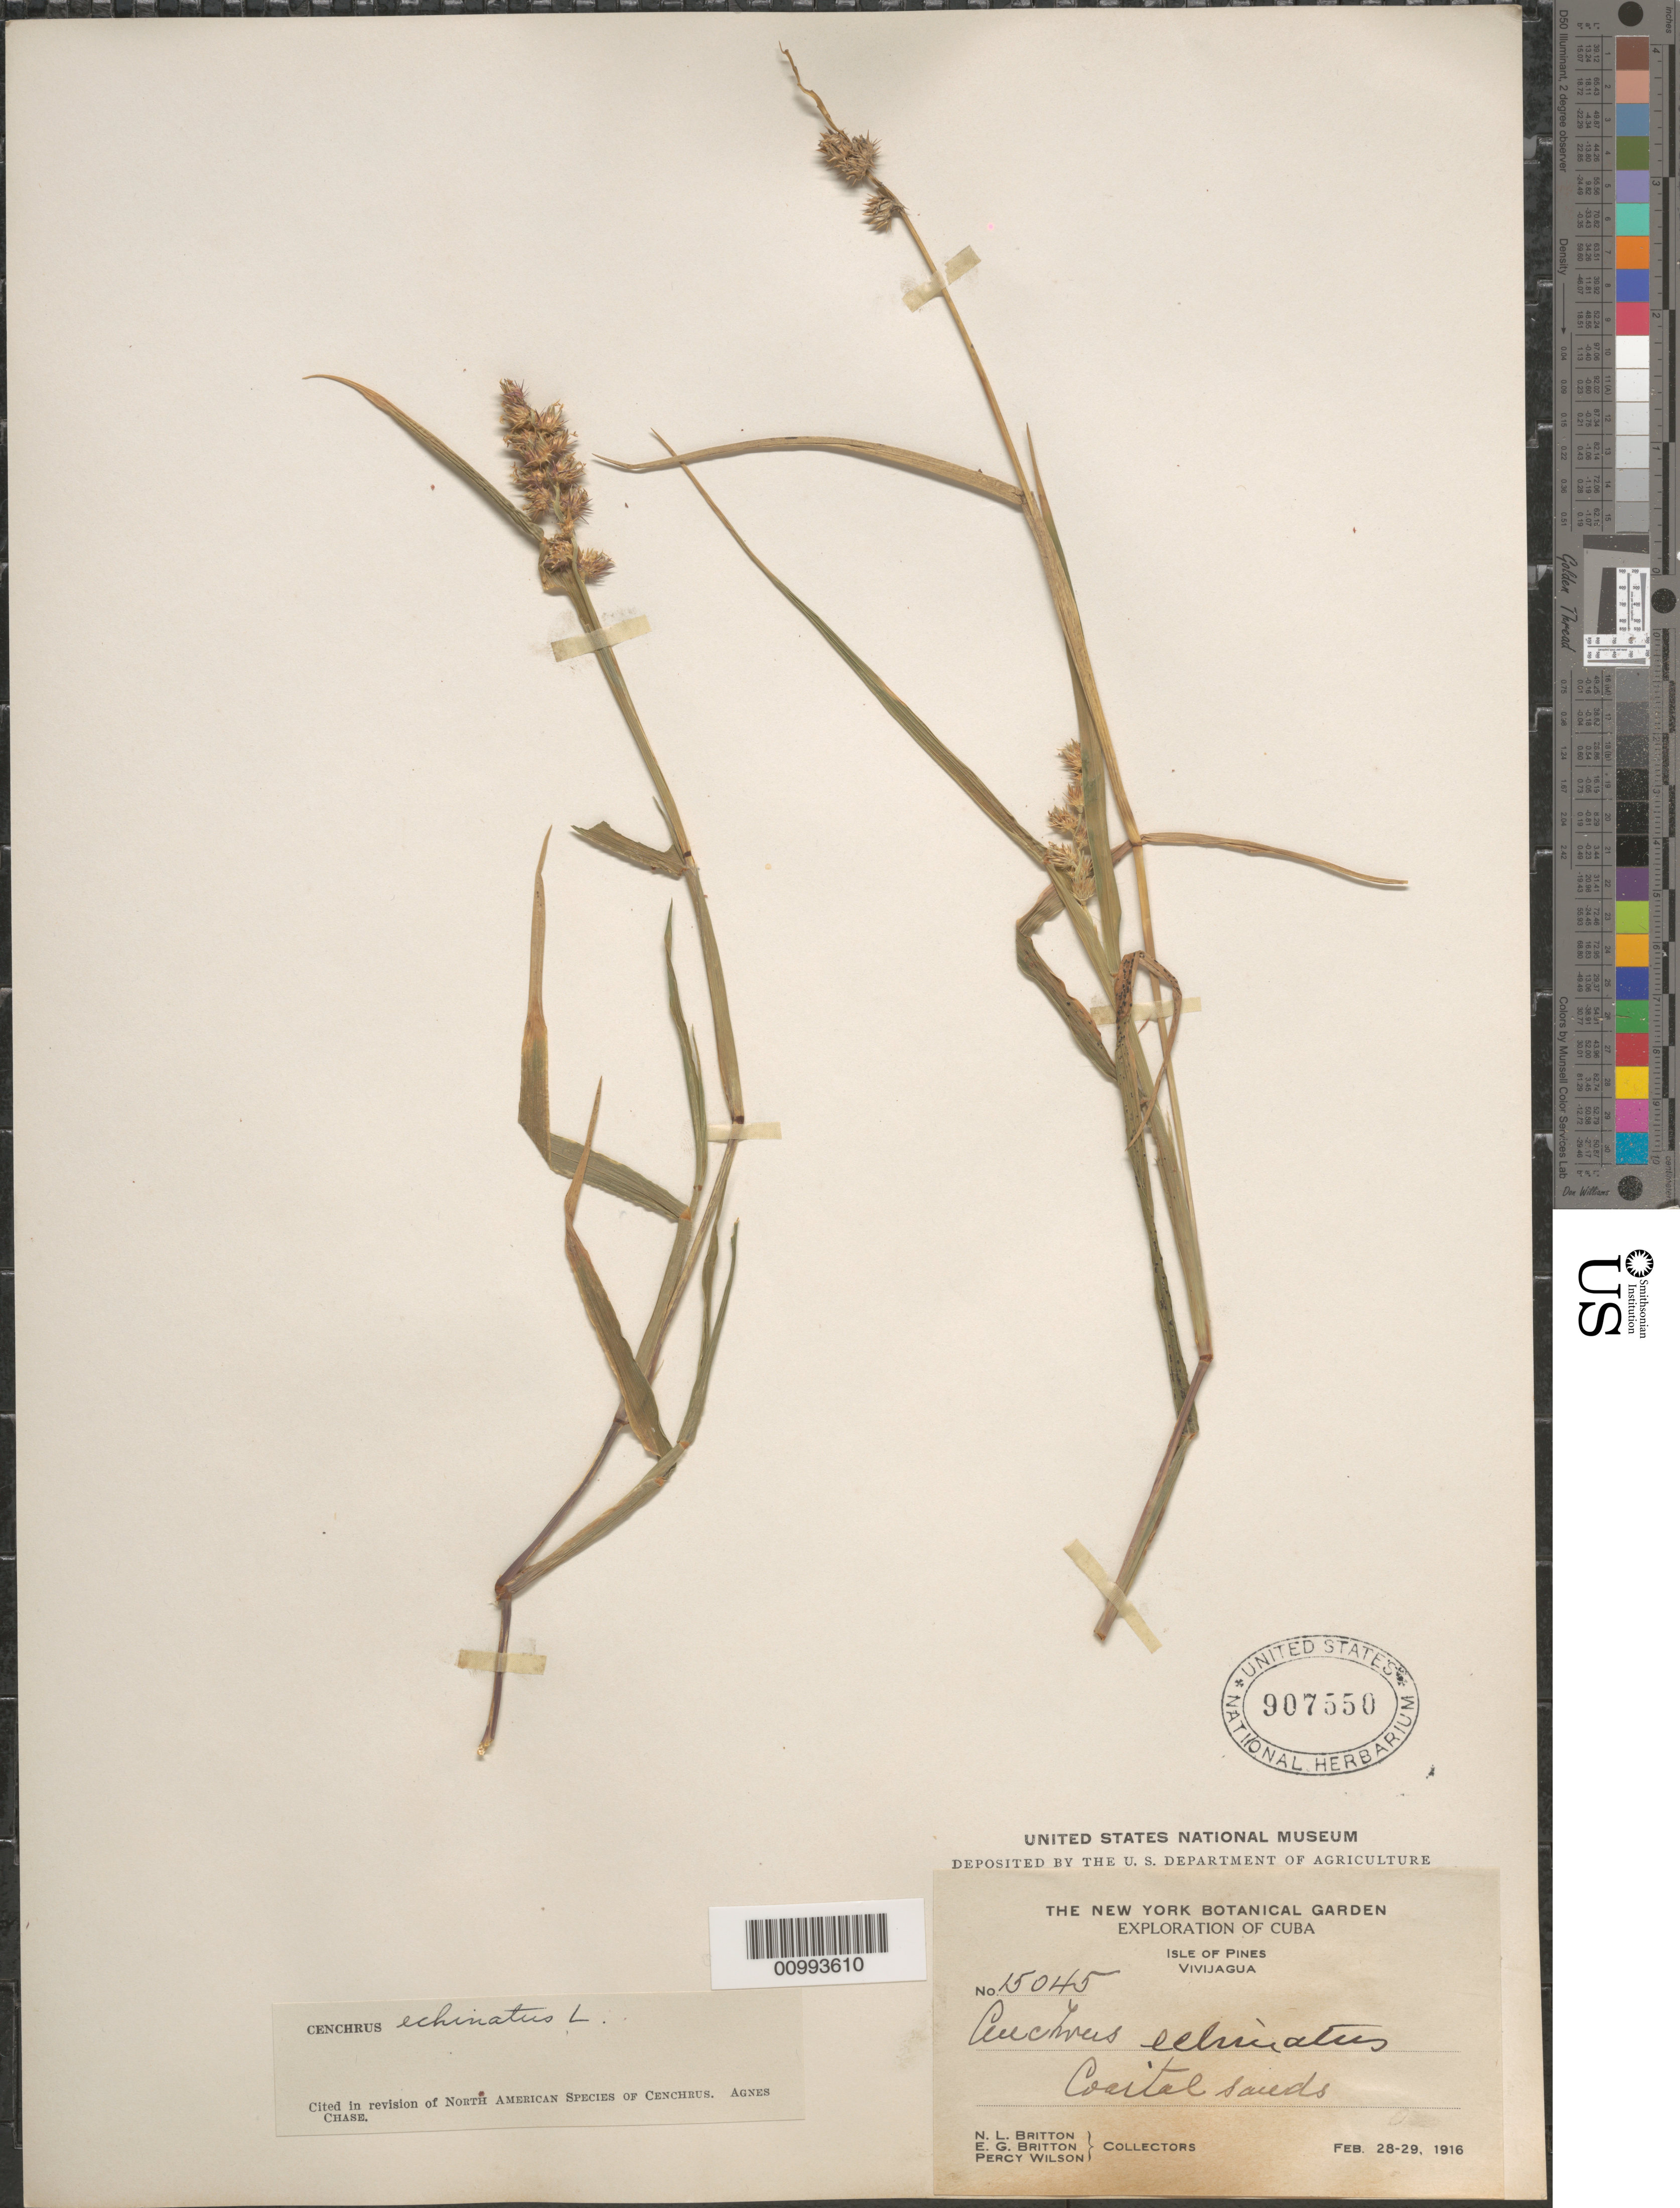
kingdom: Plantae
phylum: Tracheophyta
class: Liliopsida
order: Poales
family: Poaceae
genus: Cenchrus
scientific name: Cenchrus echinatus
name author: L.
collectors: N. Britton, E. G. Britton & P. Wilson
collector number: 15045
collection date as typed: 28 Feb 1916 to29 Feb 1916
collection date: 1916-02-28/1916-02-29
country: Cuba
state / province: Isla de la Juventud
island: Isla de la Juventud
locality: Vivijagua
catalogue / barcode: US 907550